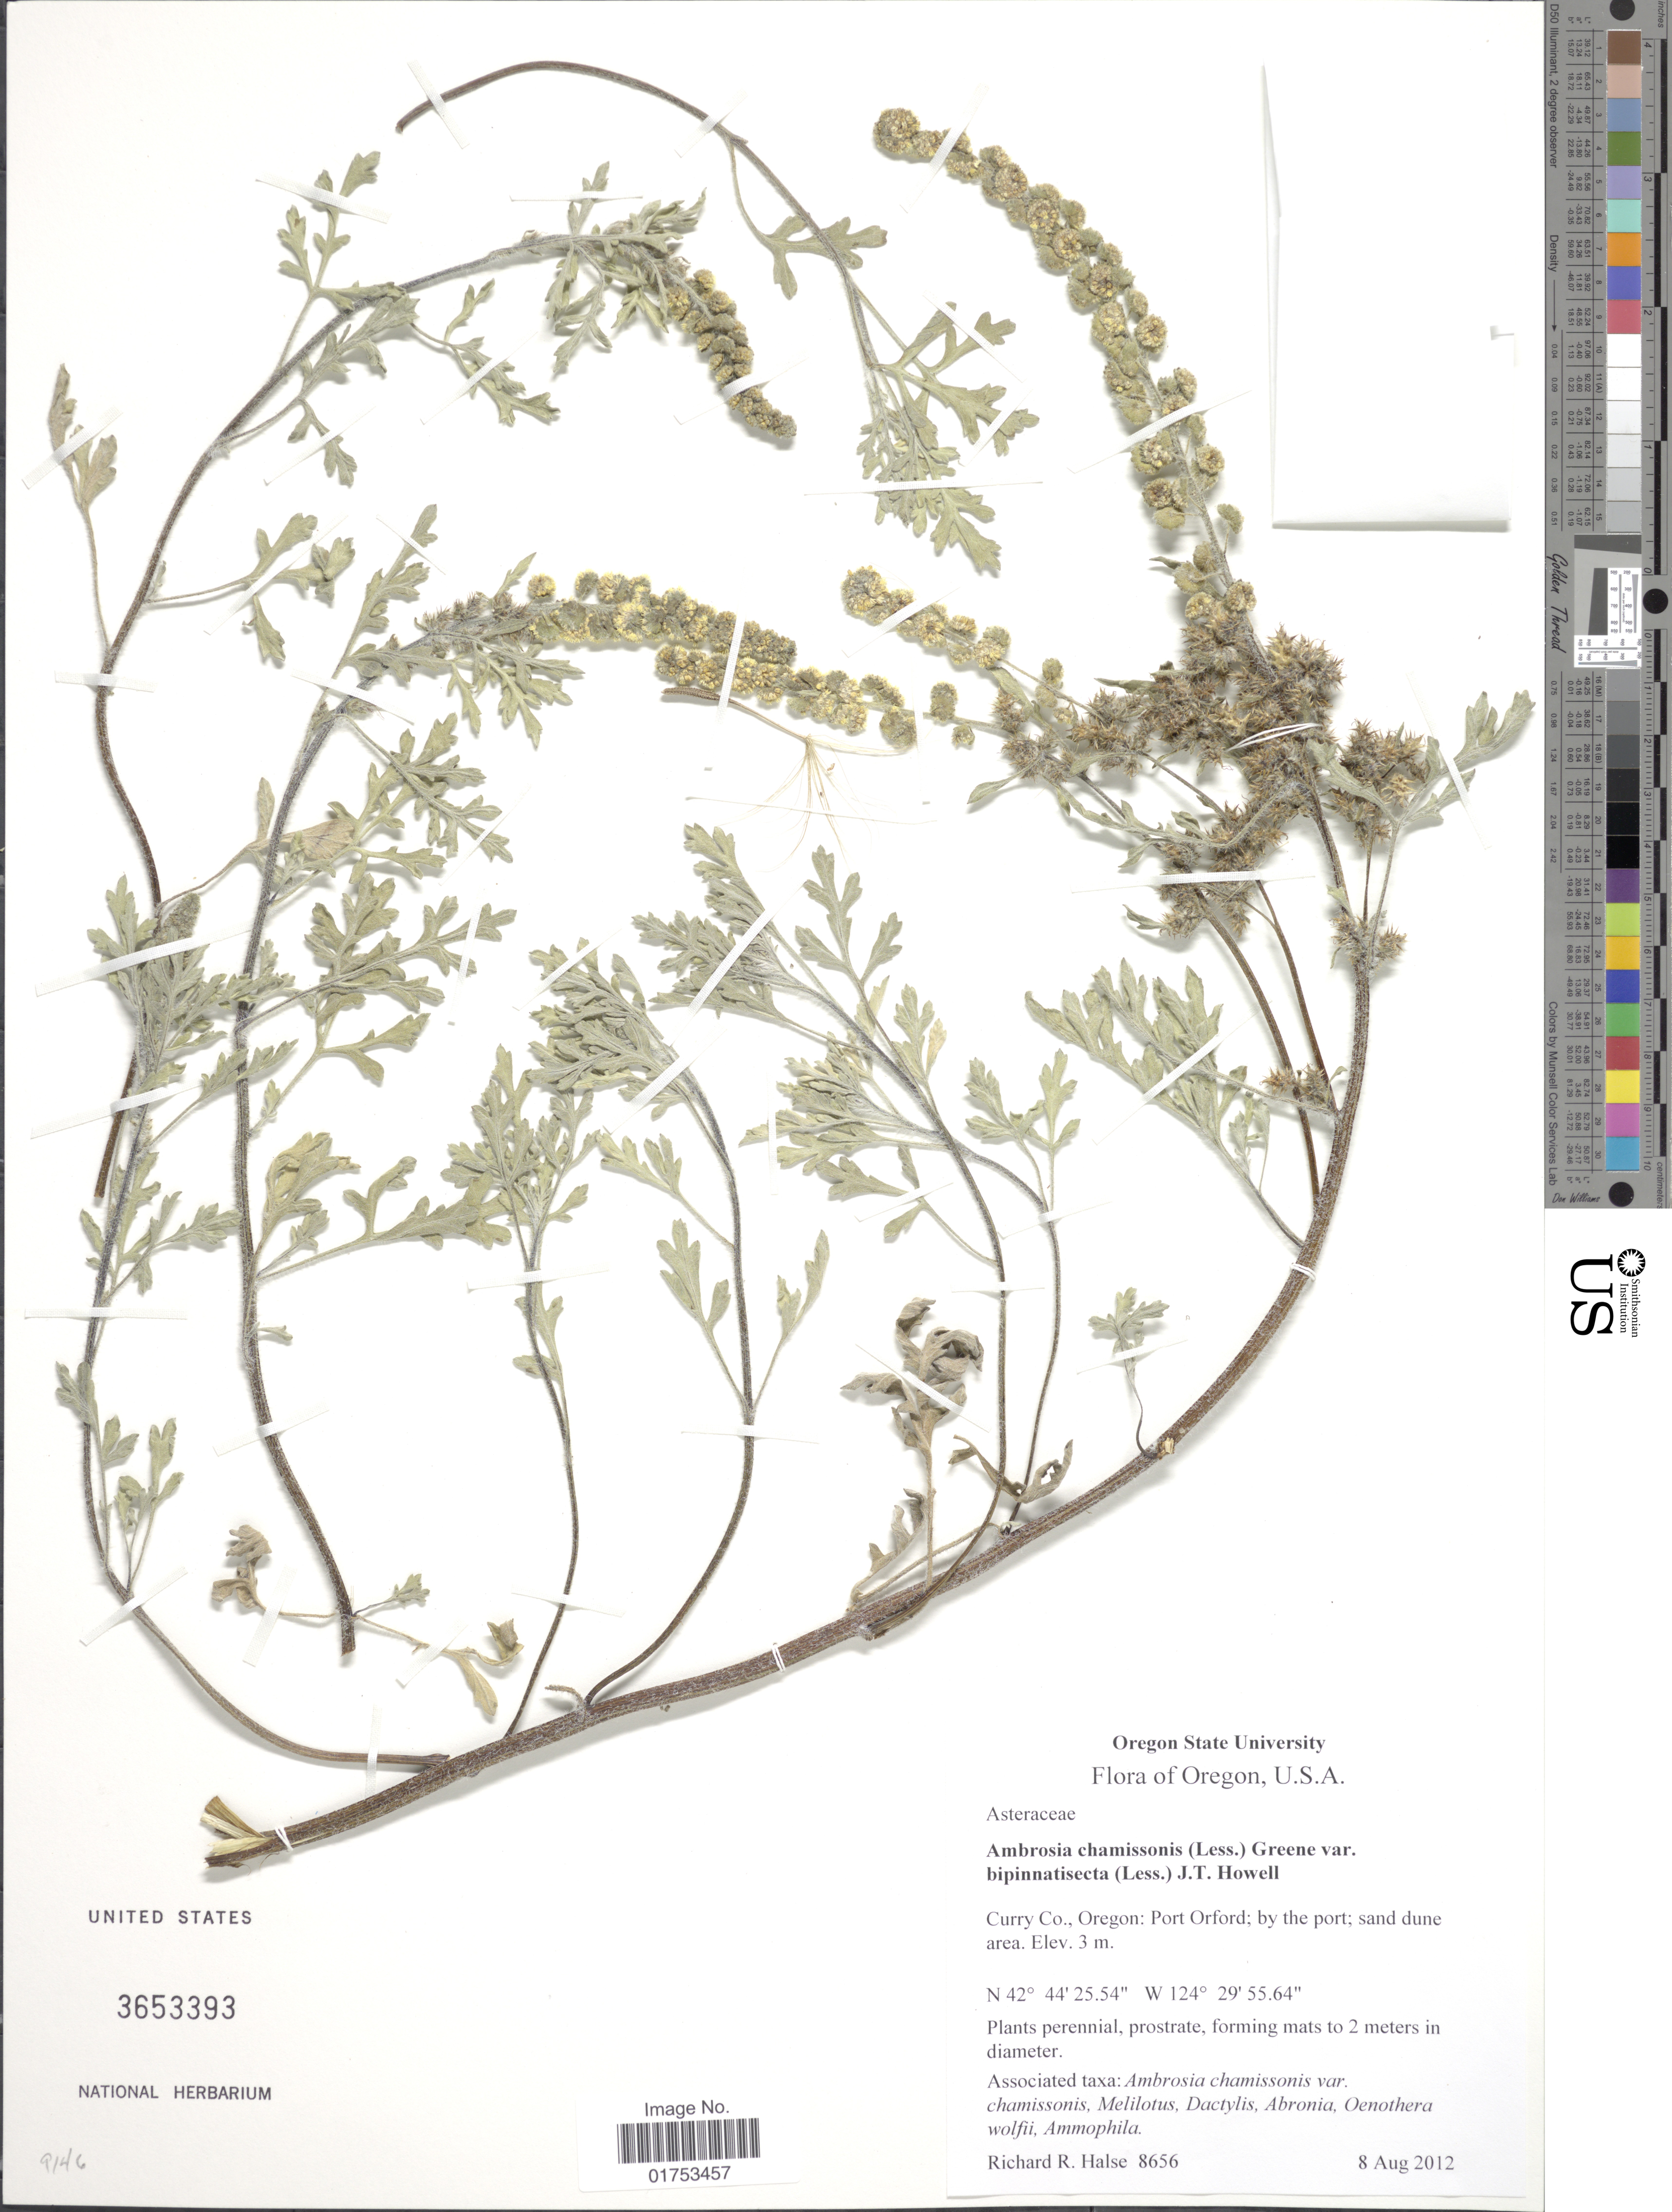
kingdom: Plantae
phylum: Tracheophyta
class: Magnoliopsida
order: Asterales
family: Asteraceae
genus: Ambrosia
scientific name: Ambrosia bipinnatifida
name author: Greene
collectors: R. Halse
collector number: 8656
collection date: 2012-08-08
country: United States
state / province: Oregon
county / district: Curry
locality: Curry Co., Oregon: Port Orford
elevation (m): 3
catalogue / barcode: US 3653393